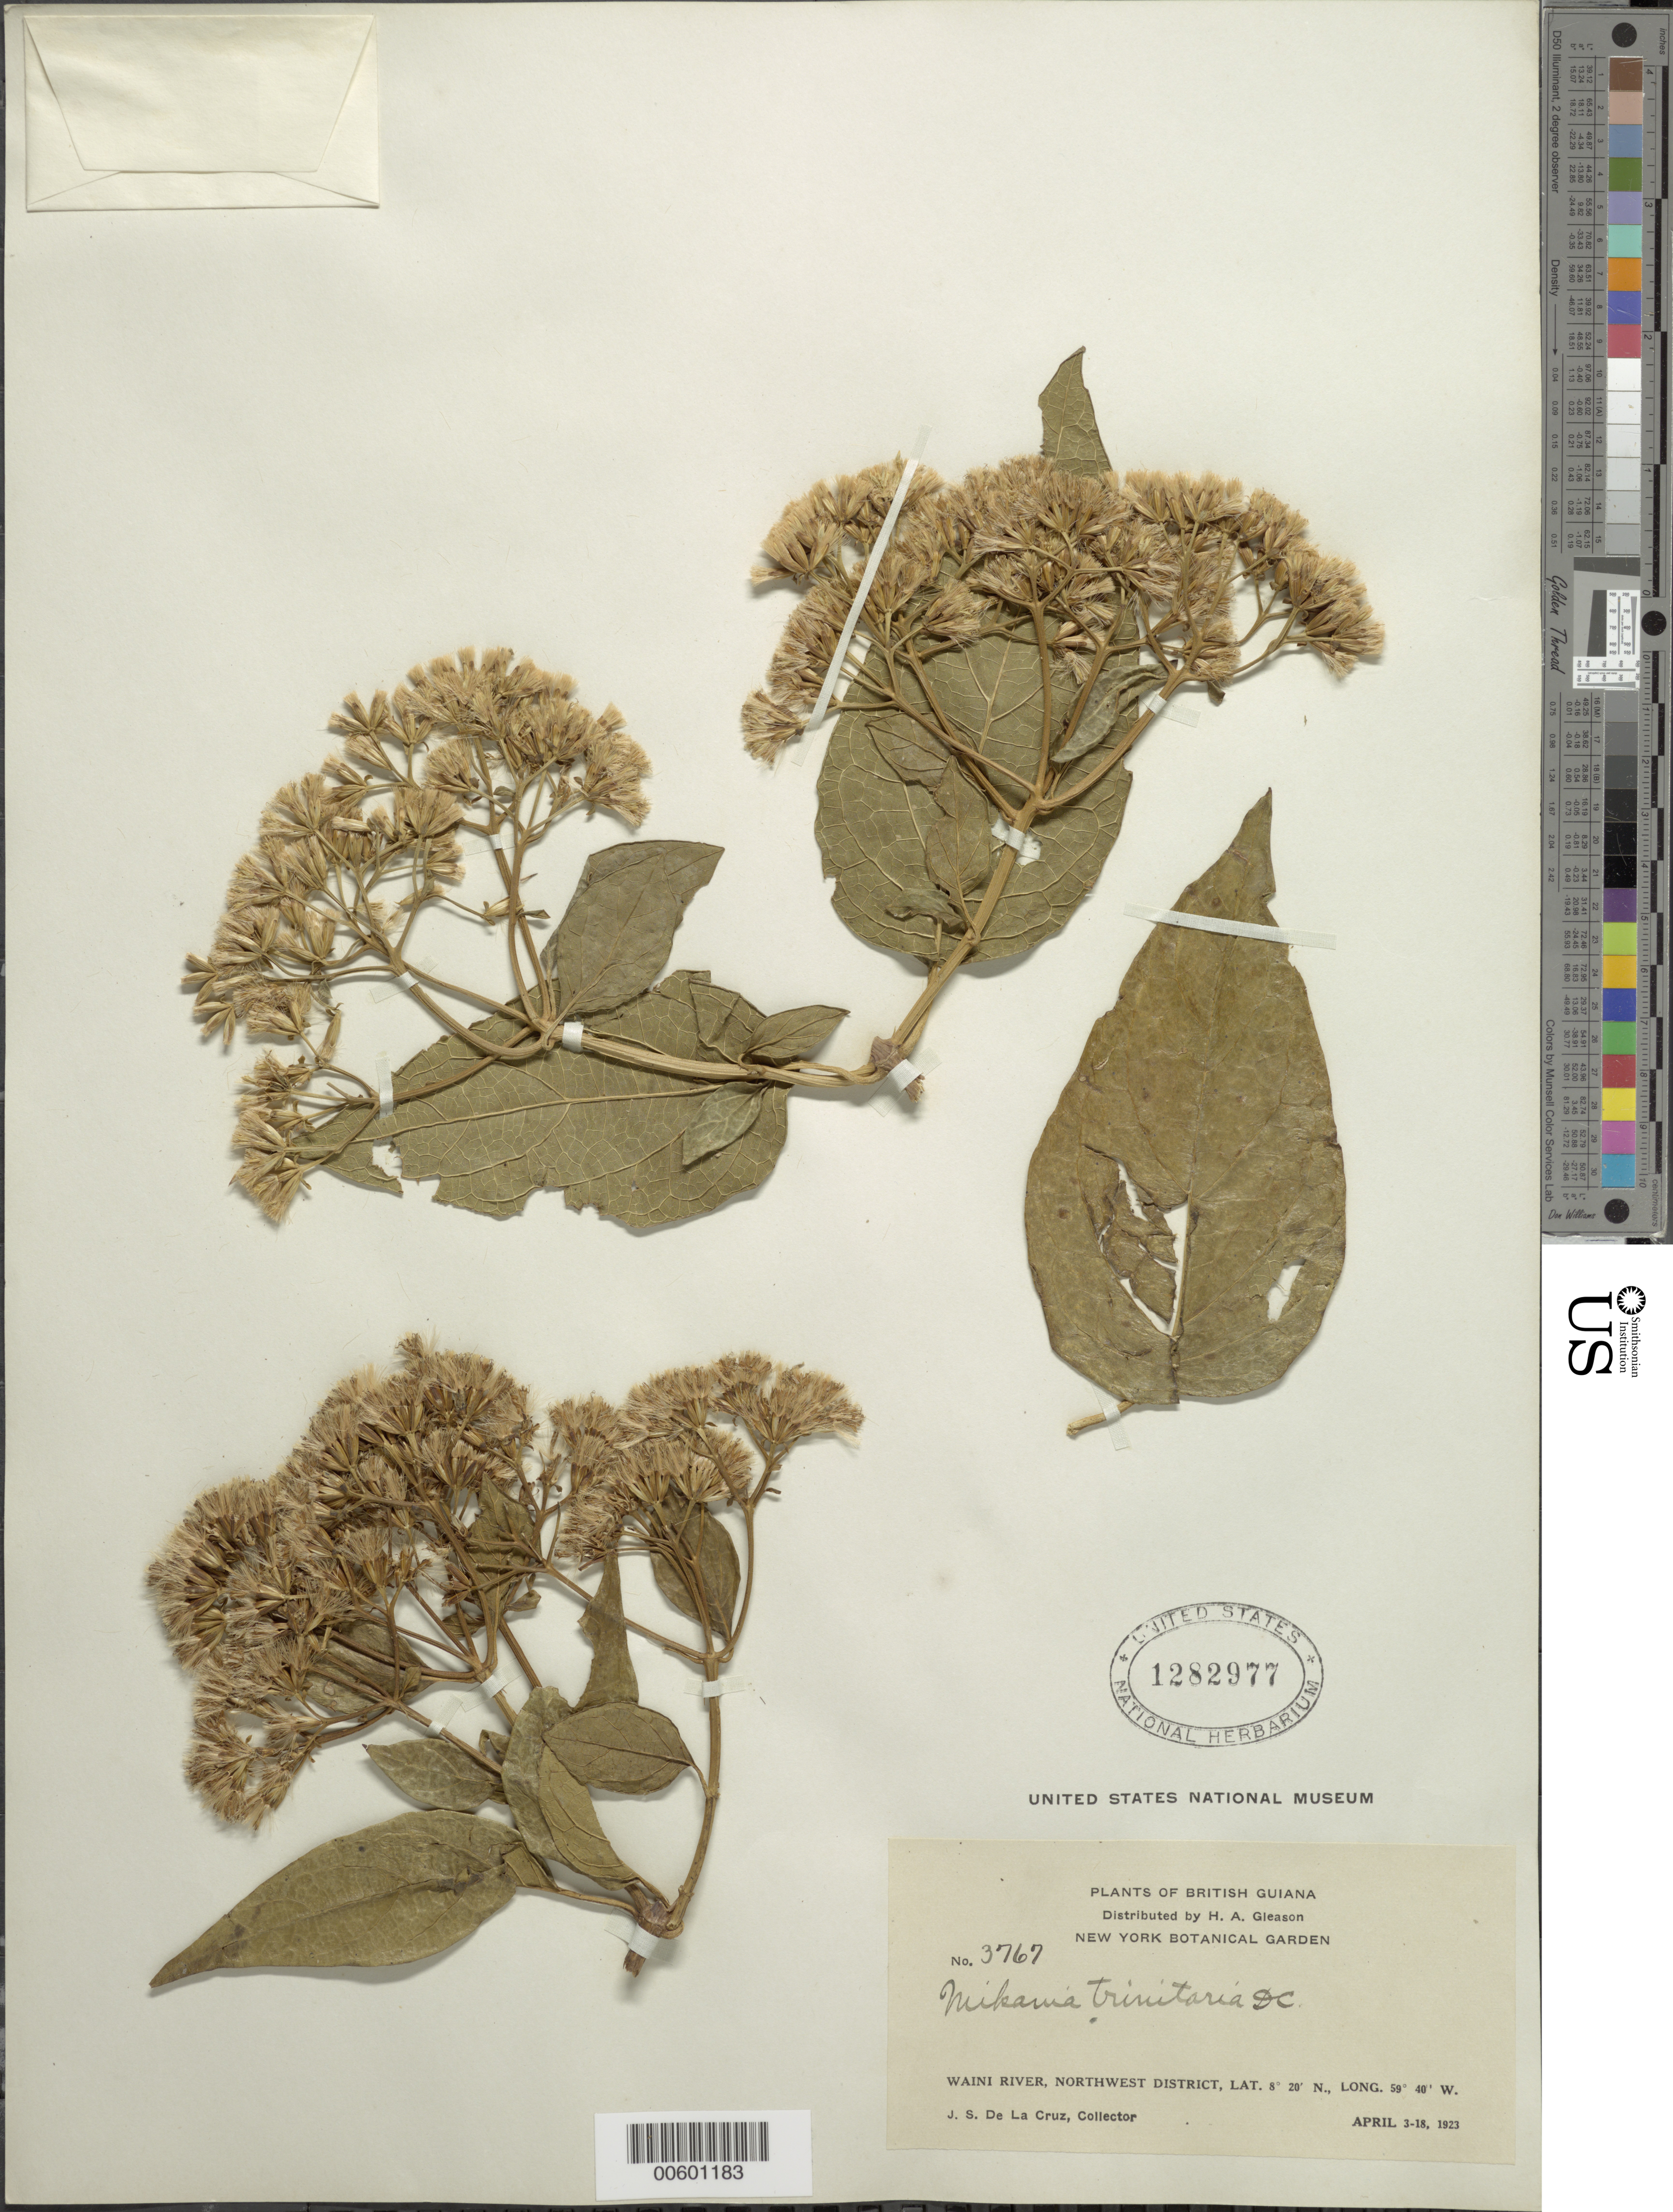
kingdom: Plantae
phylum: Tracheophyta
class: Magnoliopsida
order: Asterales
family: Asteraceae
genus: Mikania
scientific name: Mikania trinitaria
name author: DC.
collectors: J. S. de la Cruz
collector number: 3767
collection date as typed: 3-Apr-23 to 18-Apr-23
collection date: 1923-04-03/1923-04-18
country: Guyana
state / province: Barima-Waini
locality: Waini R., NW District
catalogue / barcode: US 1282977